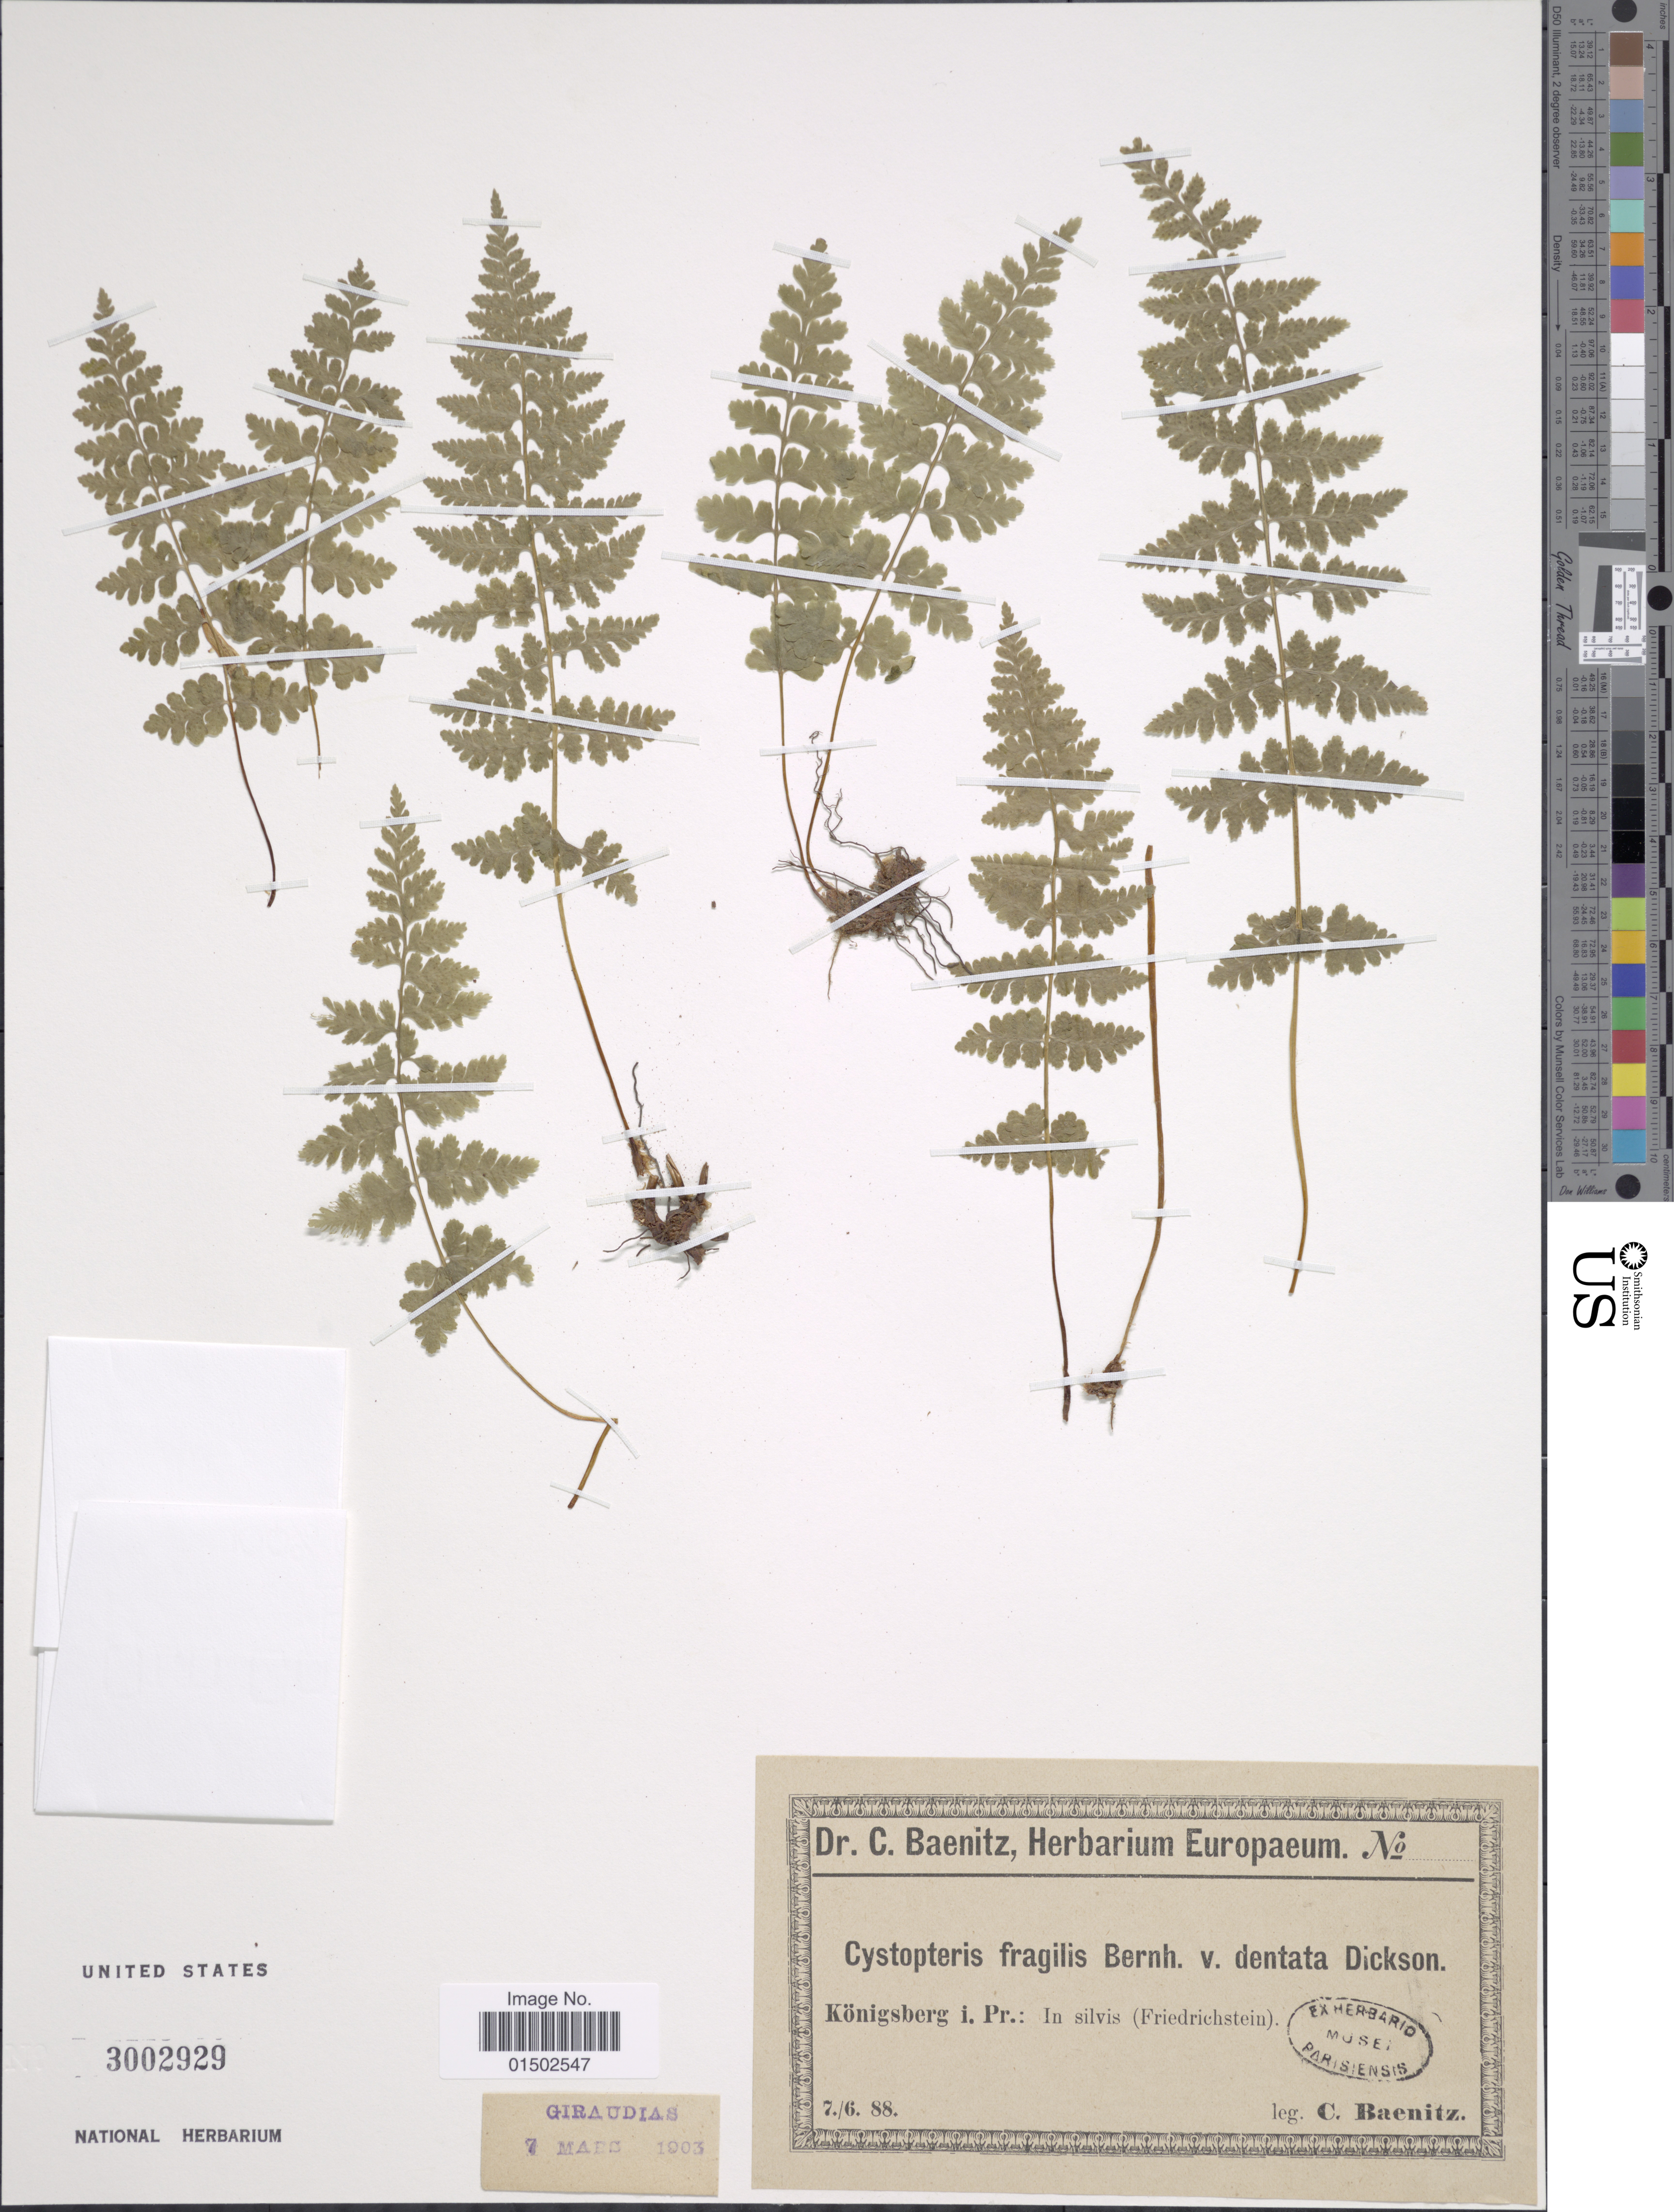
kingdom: Plantae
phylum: Tracheophyta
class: Polypodiopsida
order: Polypodiales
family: Cystopteridaceae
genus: Cystopteris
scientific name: Cystopteris fragilis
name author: (L.) Bernh.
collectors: C. G. Baenitz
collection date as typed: Transcribed d/m/y: 7/6/88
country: Germany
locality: Konigsberg i. Pr.:In silvis (Friedrichstein)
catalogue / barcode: US 3002929